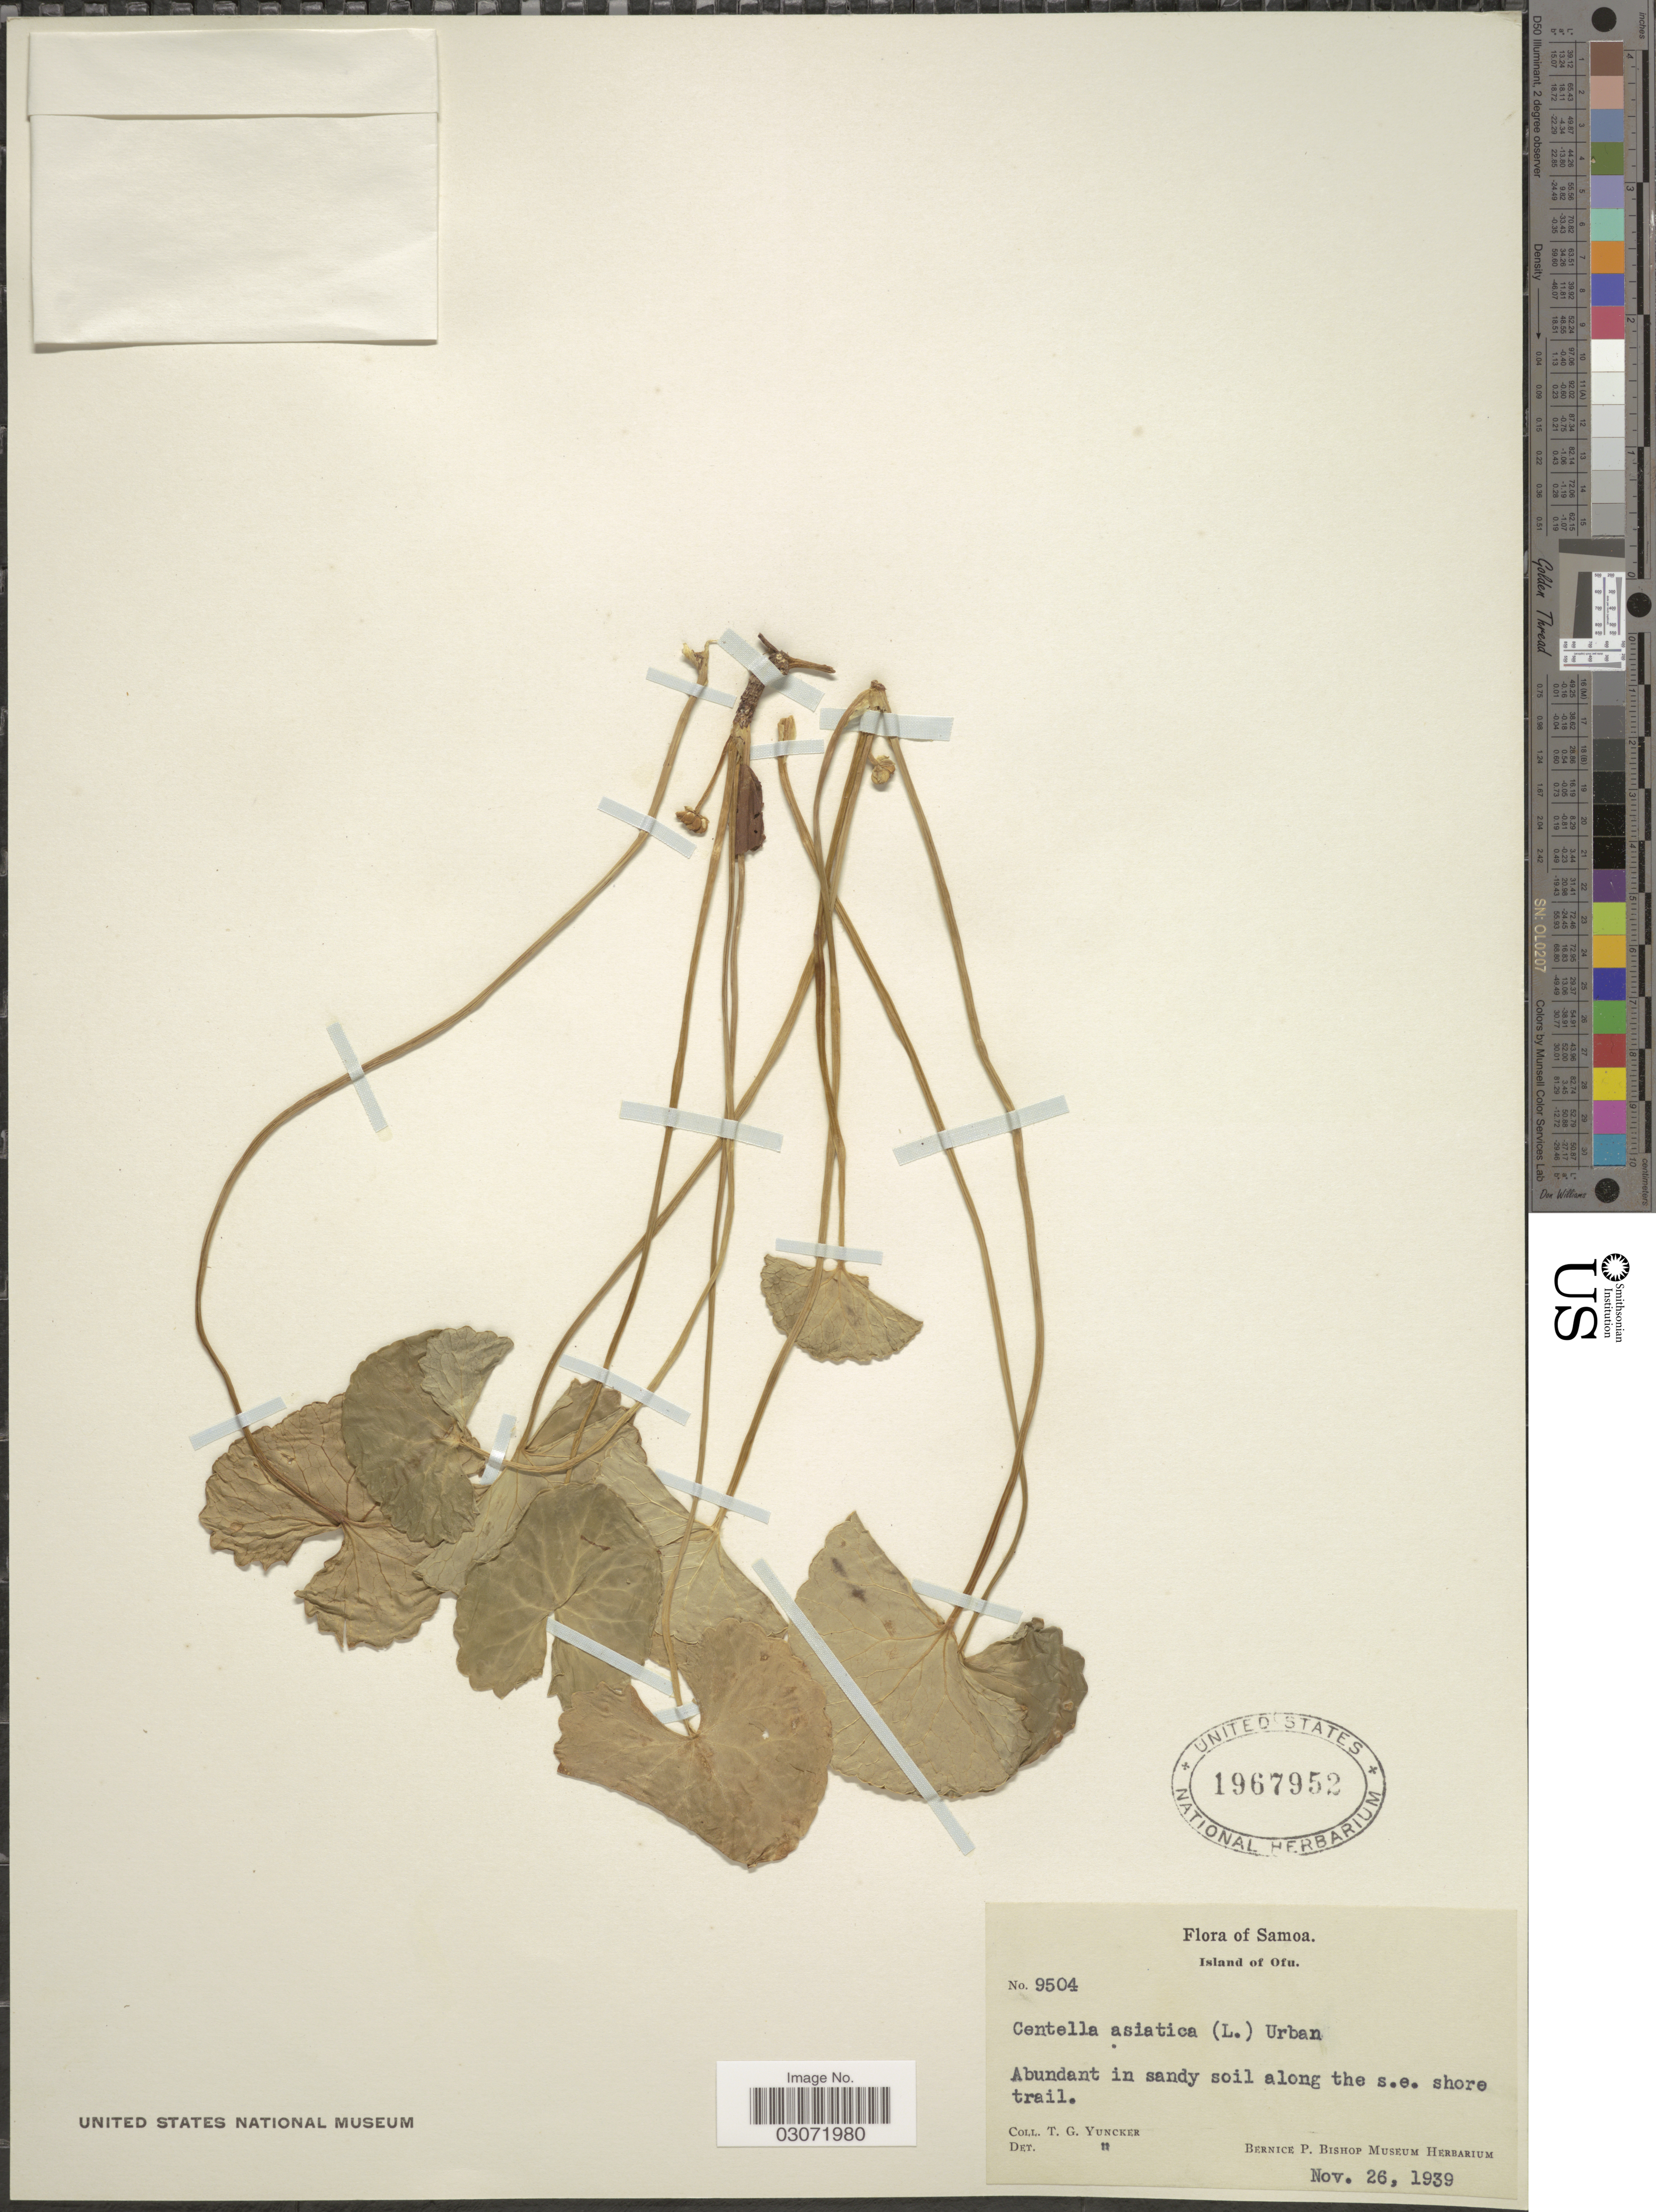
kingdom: Plantae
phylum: Tracheophyta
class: Magnoliopsida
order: Apiales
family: Apiaceae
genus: Centella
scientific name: Centella asiatica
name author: (L.) Urb.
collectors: T. G. Yuncker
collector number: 9504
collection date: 1939-11-26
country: American Samoa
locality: Samoa. Island of Ofu. Abundant in sandy soil along the s.e. shore trail.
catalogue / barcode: US 1967952